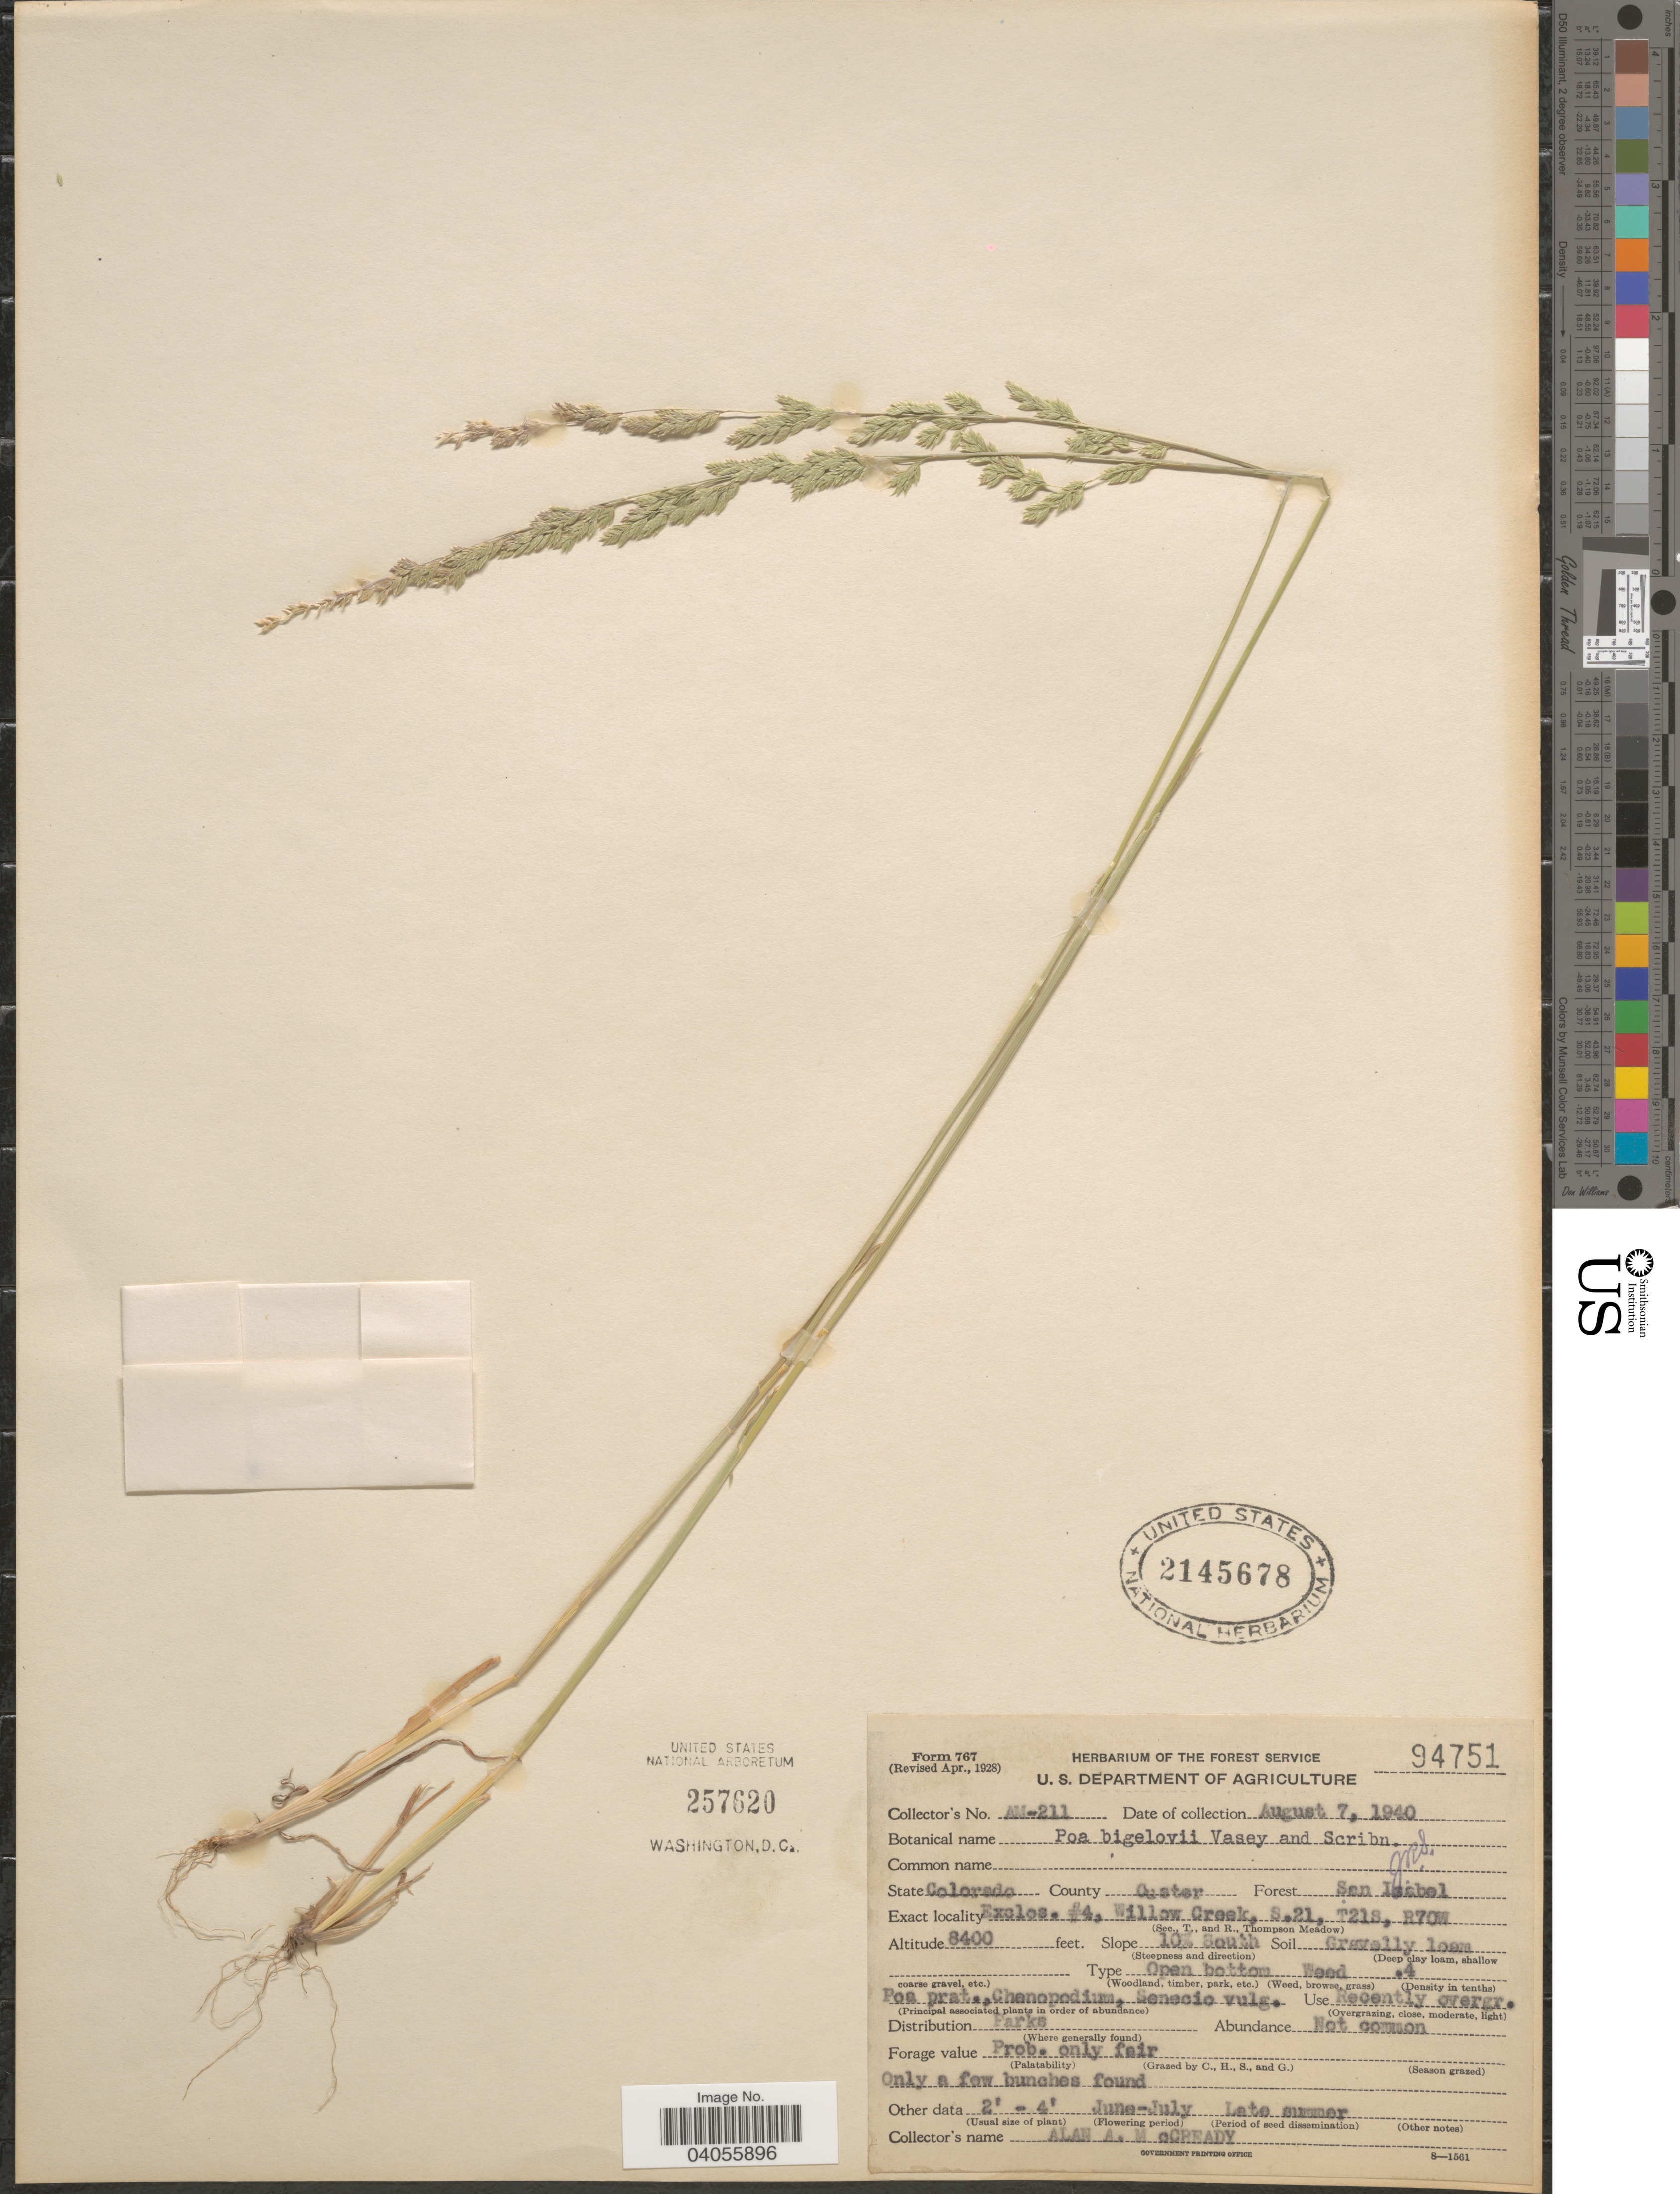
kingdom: Plantae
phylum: Tracheophyta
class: Liliopsida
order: Poales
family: Poaceae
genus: Poa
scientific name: Poa bigelovii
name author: Vasey & Scribn.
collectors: A. McCready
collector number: AM-211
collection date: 1940-08-07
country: United States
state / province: Colorado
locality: County Custer. Forest San Isabel. Exclos. #4, Willow Creek, S.12, T21S, R70W.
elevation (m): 2560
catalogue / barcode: US 2145678